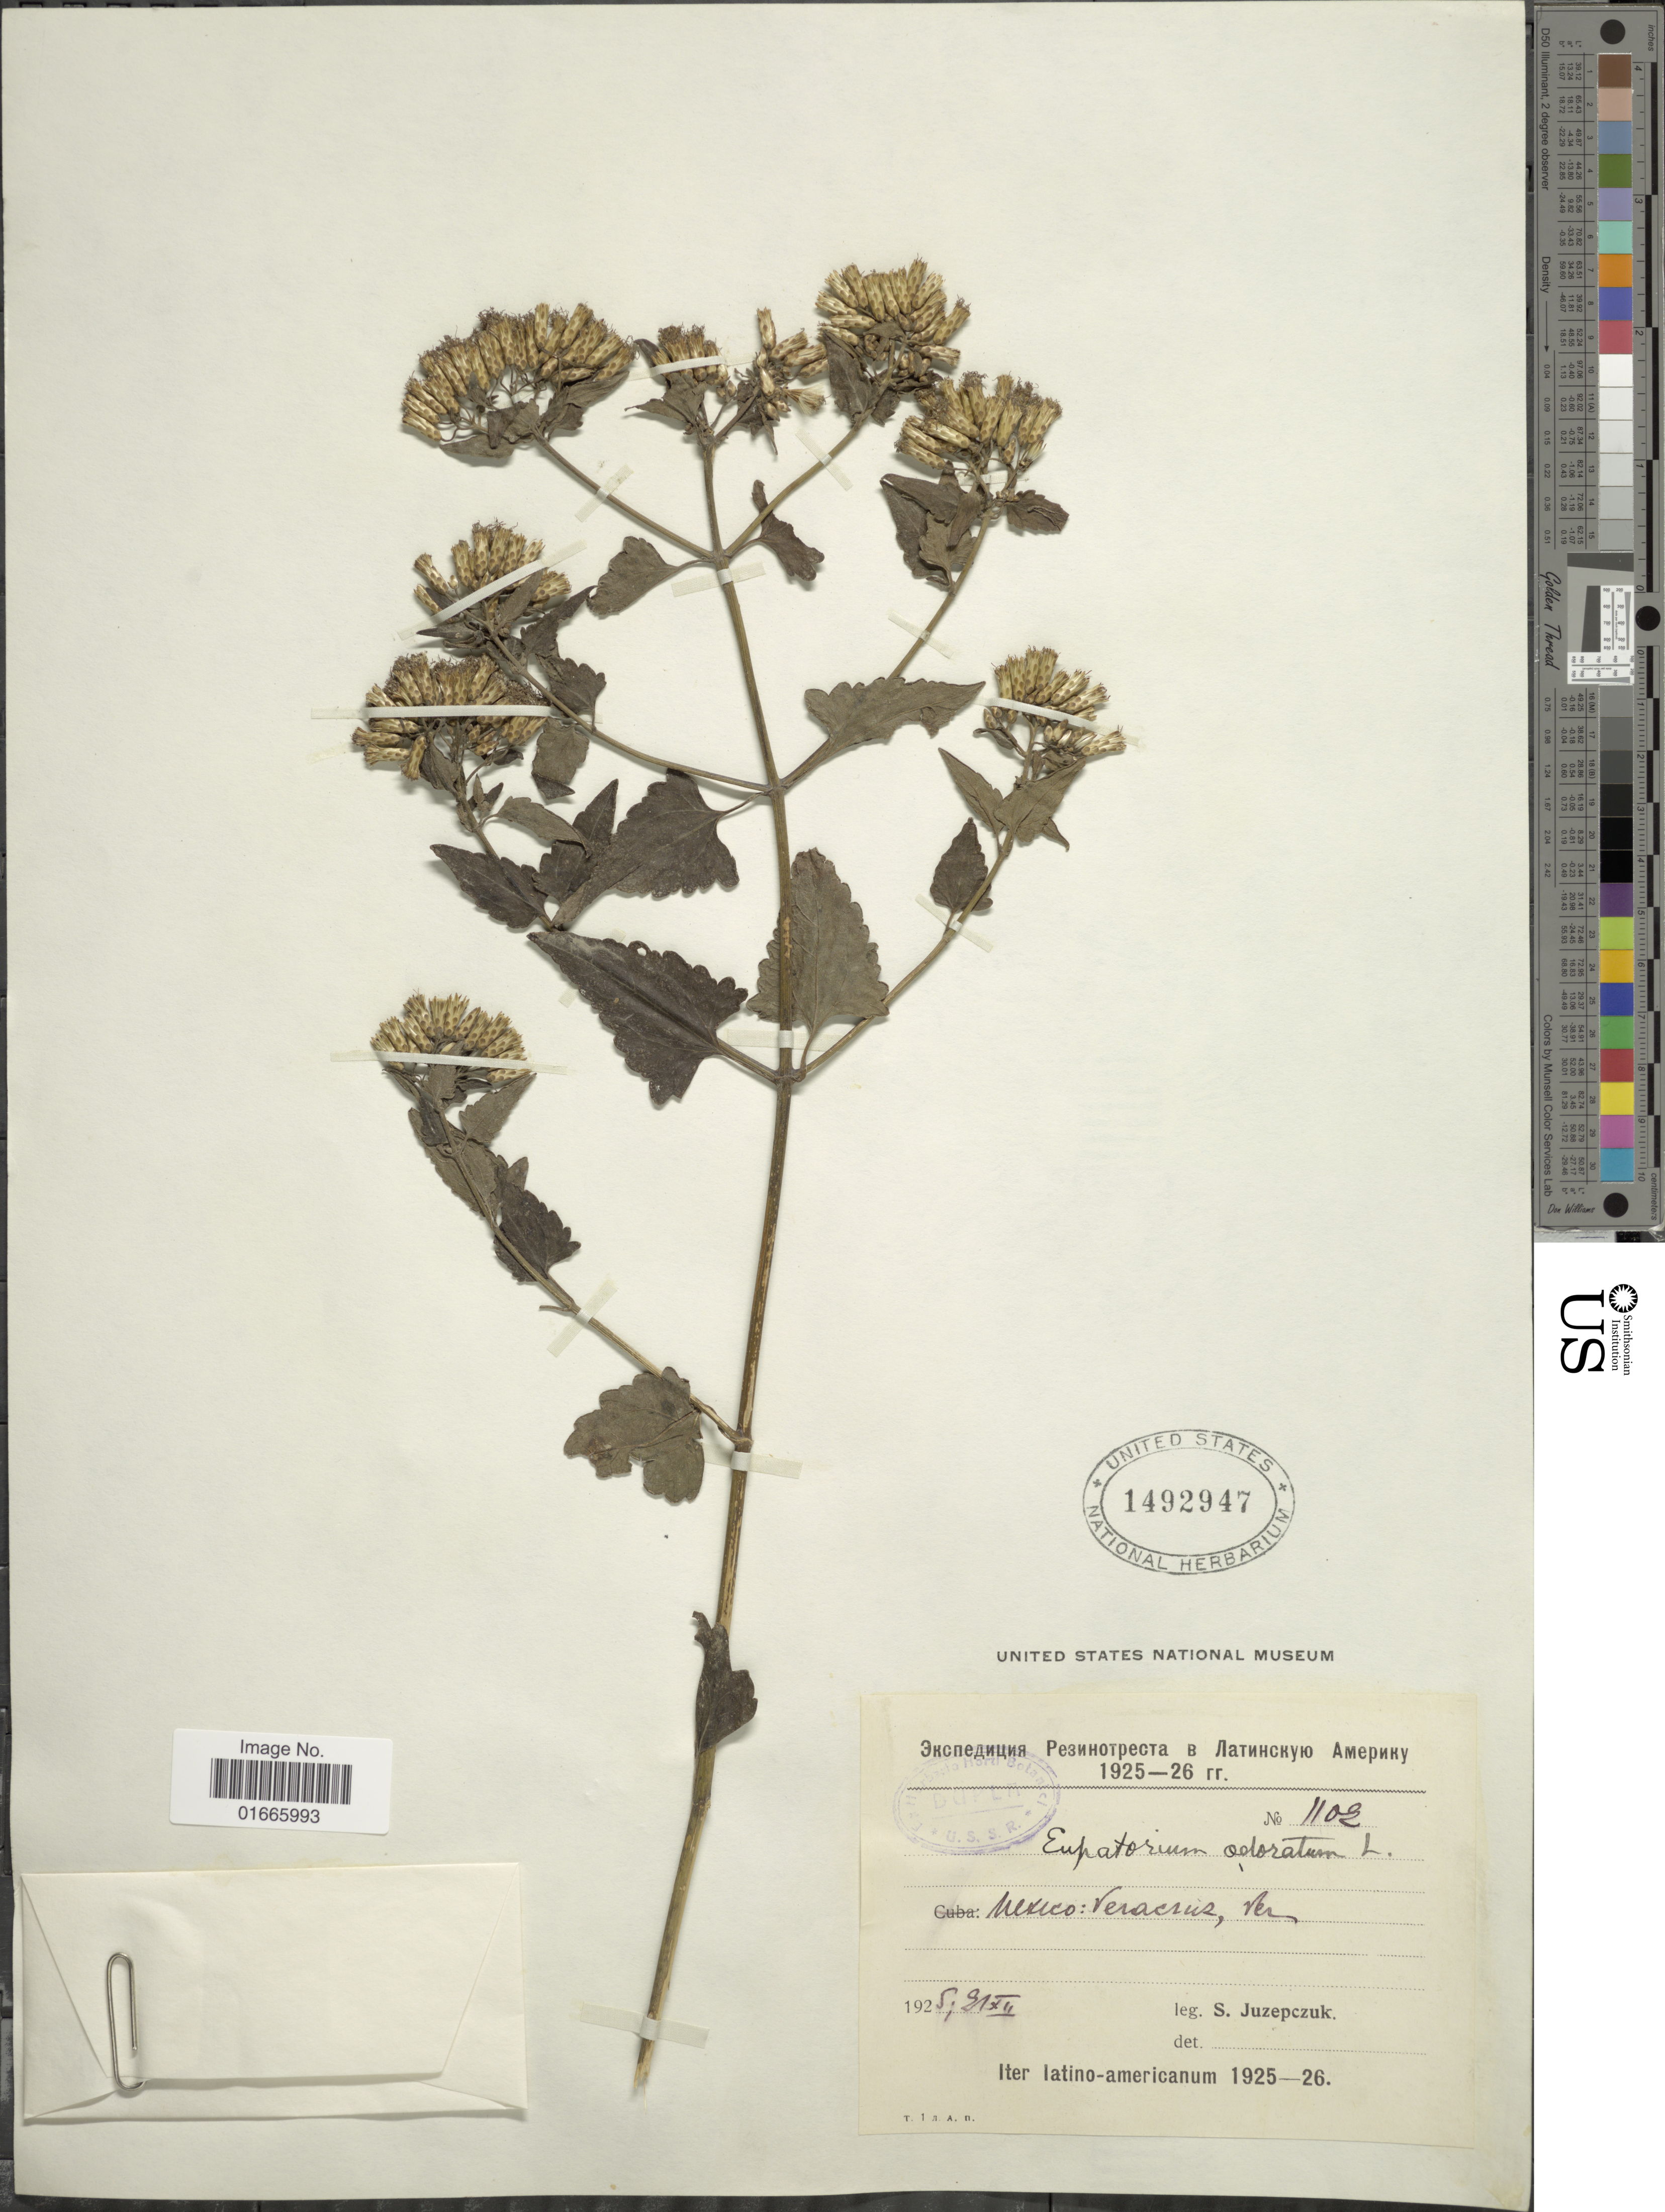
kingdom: Plantae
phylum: Tracheophyta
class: Magnoliopsida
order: Asterales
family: Asteraceae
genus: Chromolaena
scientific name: Chromolaena odorata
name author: (L.) R.M. King & H. Rob.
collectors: S. V. Juzepczuk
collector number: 1102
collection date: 1925-12-21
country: Mexico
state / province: Veracruz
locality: Mexico: Veracruz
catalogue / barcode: US 1492947